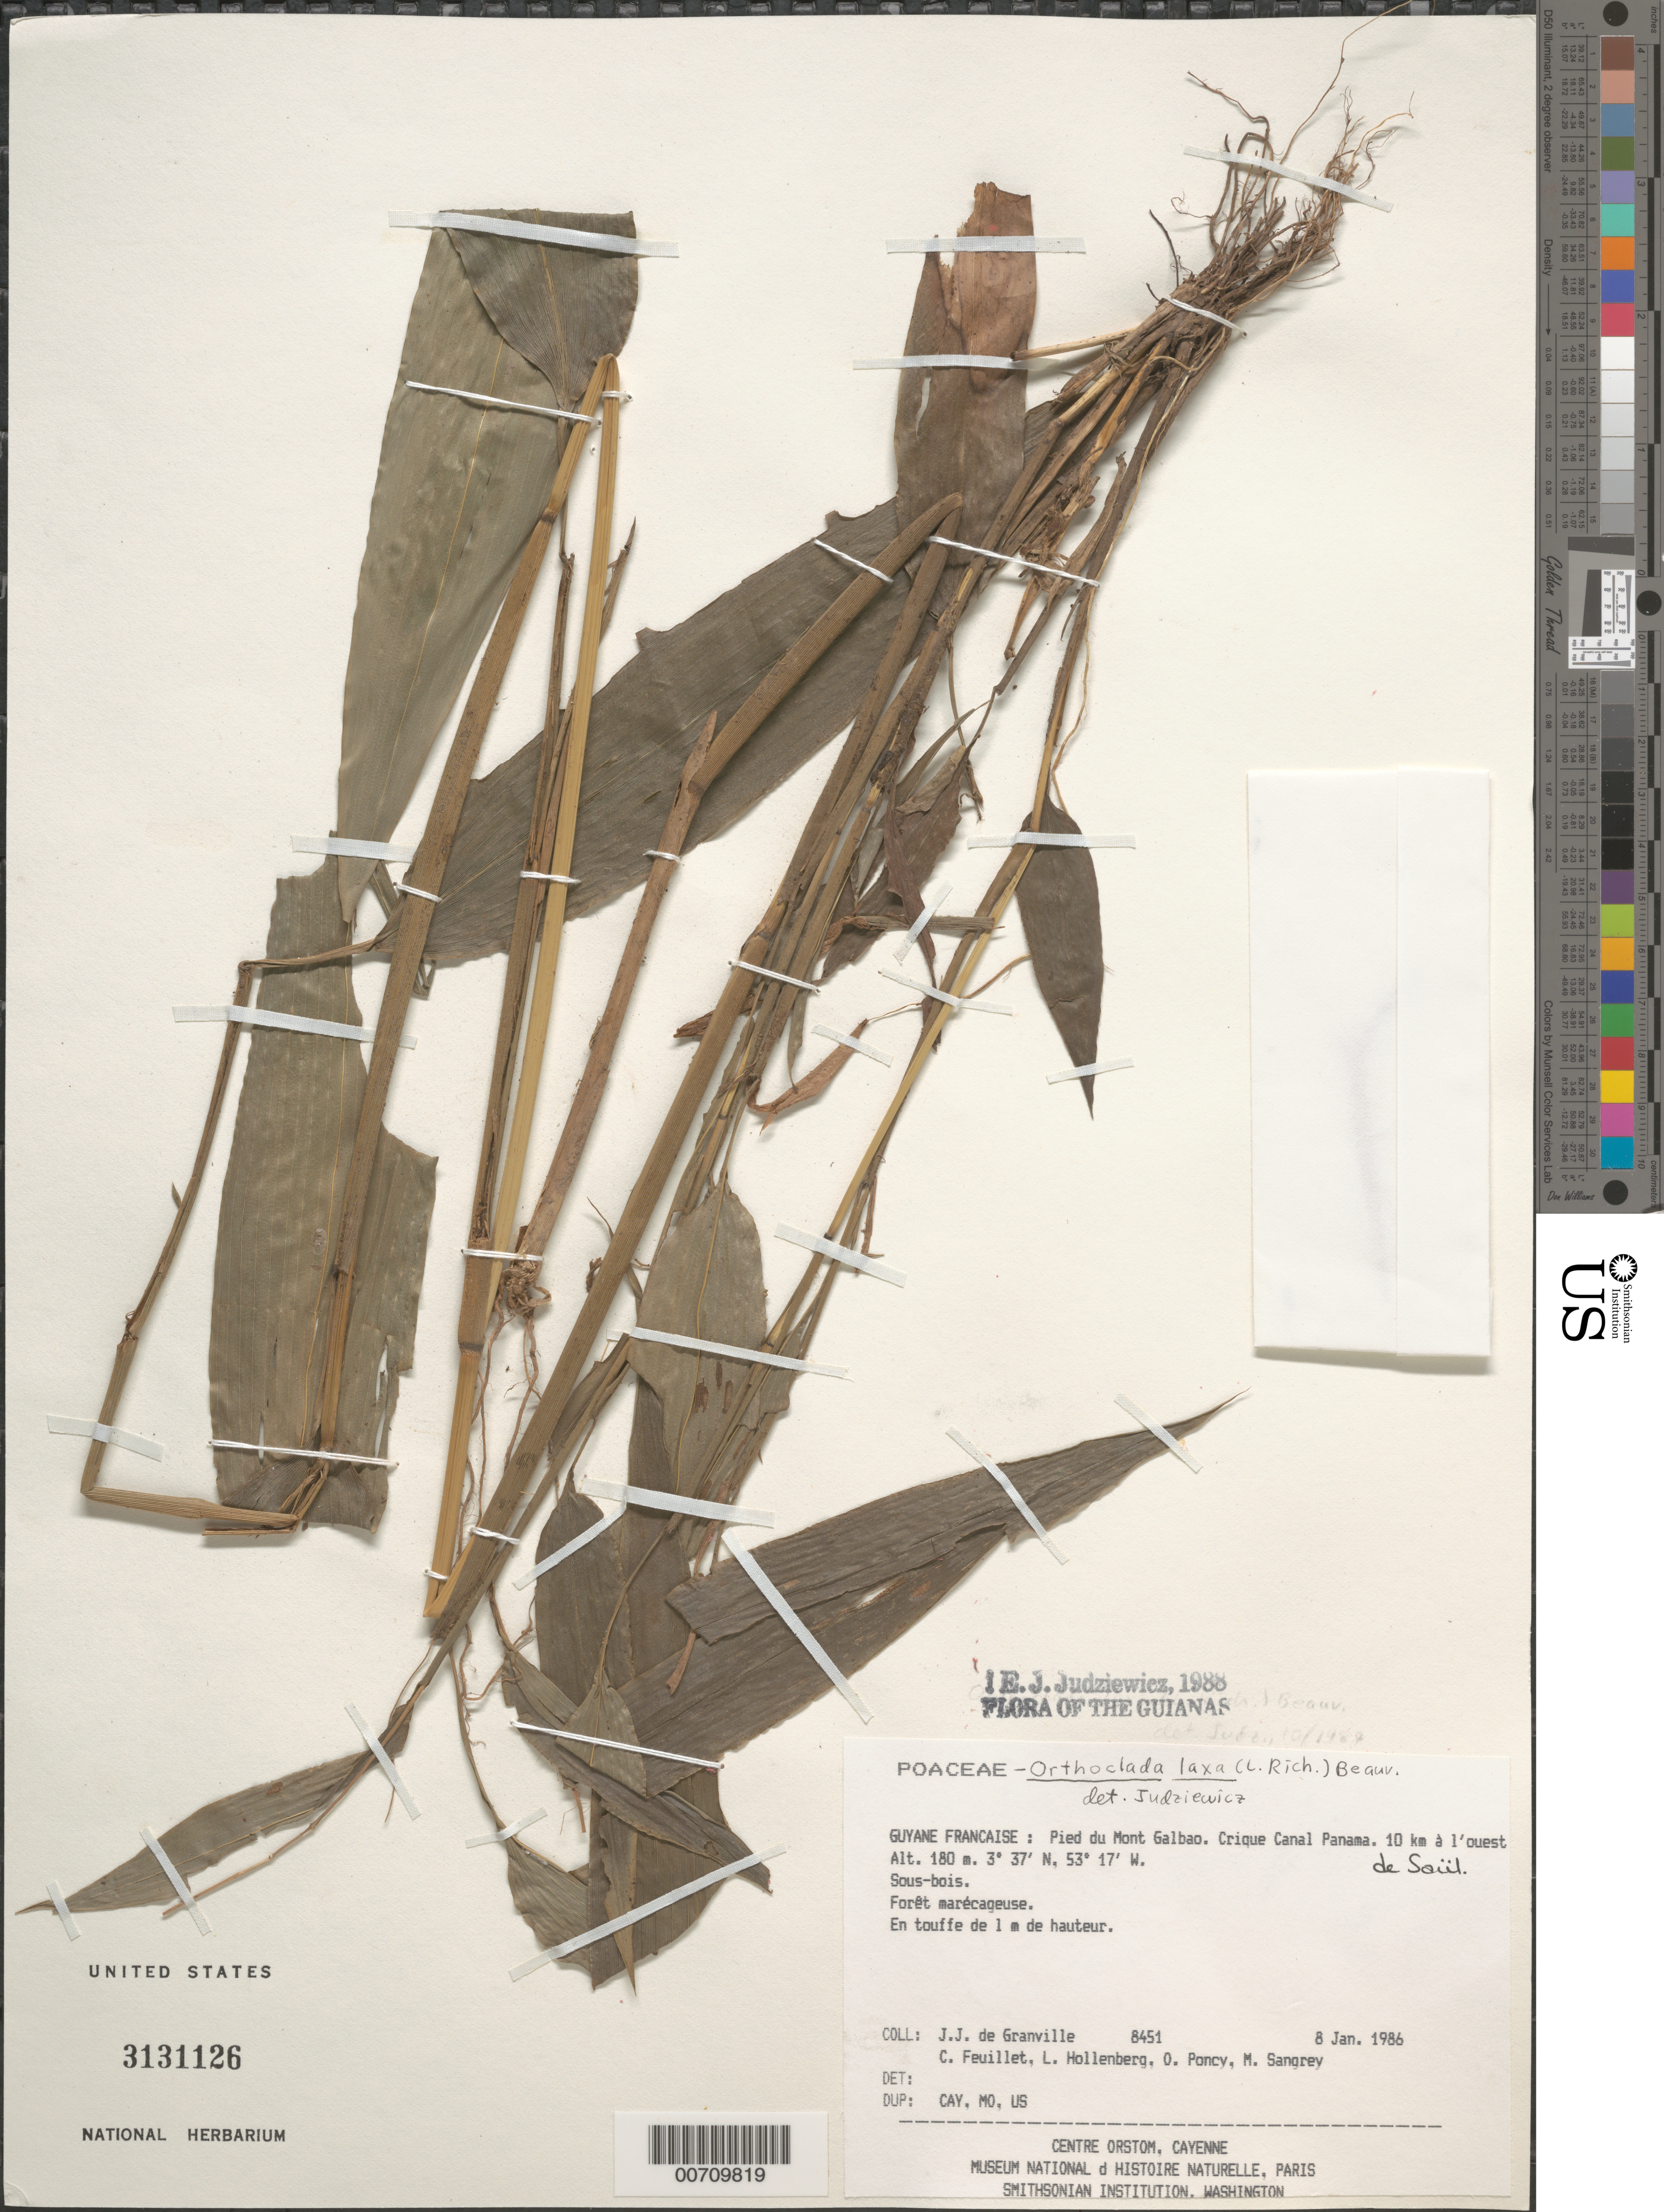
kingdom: Plantae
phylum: Tracheophyta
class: Liliopsida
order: Poales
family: Poaceae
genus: Orthoclada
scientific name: Orthoclada laxa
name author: P. Beauv.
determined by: Judziewicz, E. J.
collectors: J.-J. de Granville, C. Feuillet, L. Hollenberg, O. Poncy & M. S. Sangrey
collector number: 8451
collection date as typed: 8-Jan-86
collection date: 1986-01-08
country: French Guiana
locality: Pied du Mont Galbao. Crique Canal Panama. 10 km à l'ouest de Saül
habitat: Sous-bois; forêt marécageuse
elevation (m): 180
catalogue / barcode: US 3131126